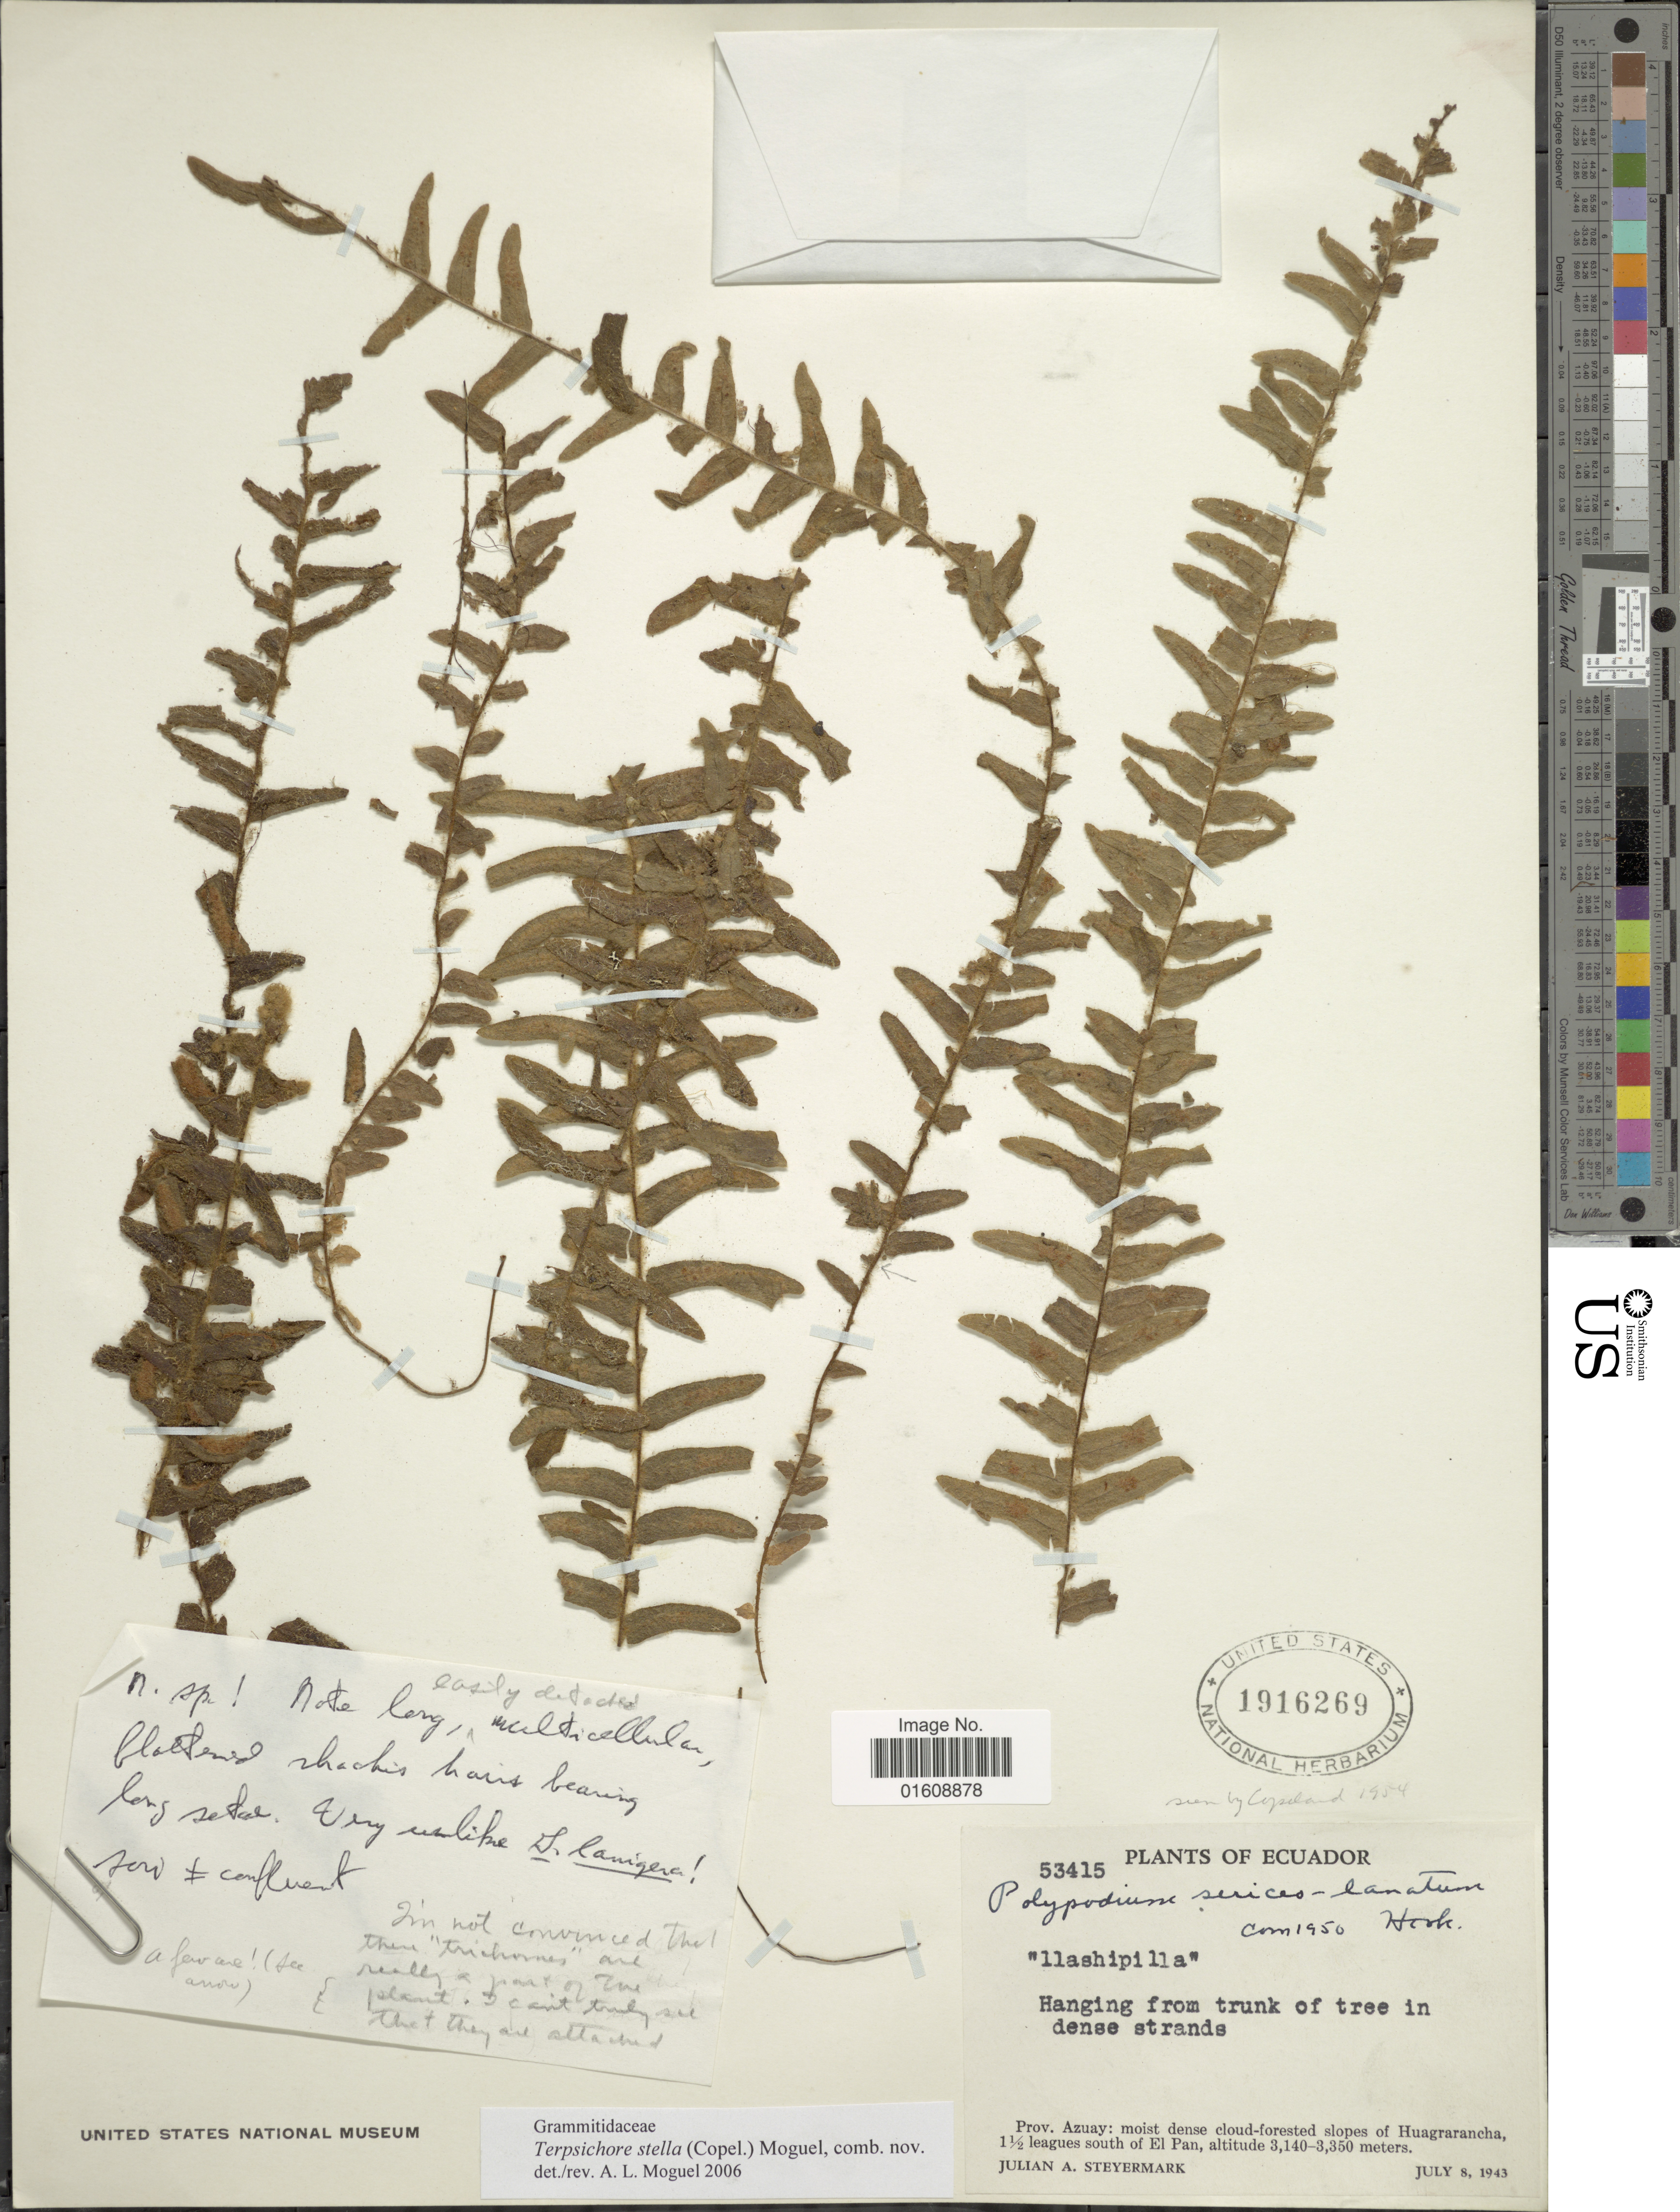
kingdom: Plantae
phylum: Tracheophyta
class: Polypodiopsida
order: Polypodiales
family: Polypodiaceae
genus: Alansmia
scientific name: Alansmia stella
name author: (Copel.) Moguel & M. Kessler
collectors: J. Steyermark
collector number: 53415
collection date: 1943-07-08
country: Ecuador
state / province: Azuay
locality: Moist dense cloud-forested slopes of Huagrarancha, 1½ leagues south of El Pan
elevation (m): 3140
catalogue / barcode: US 1916269